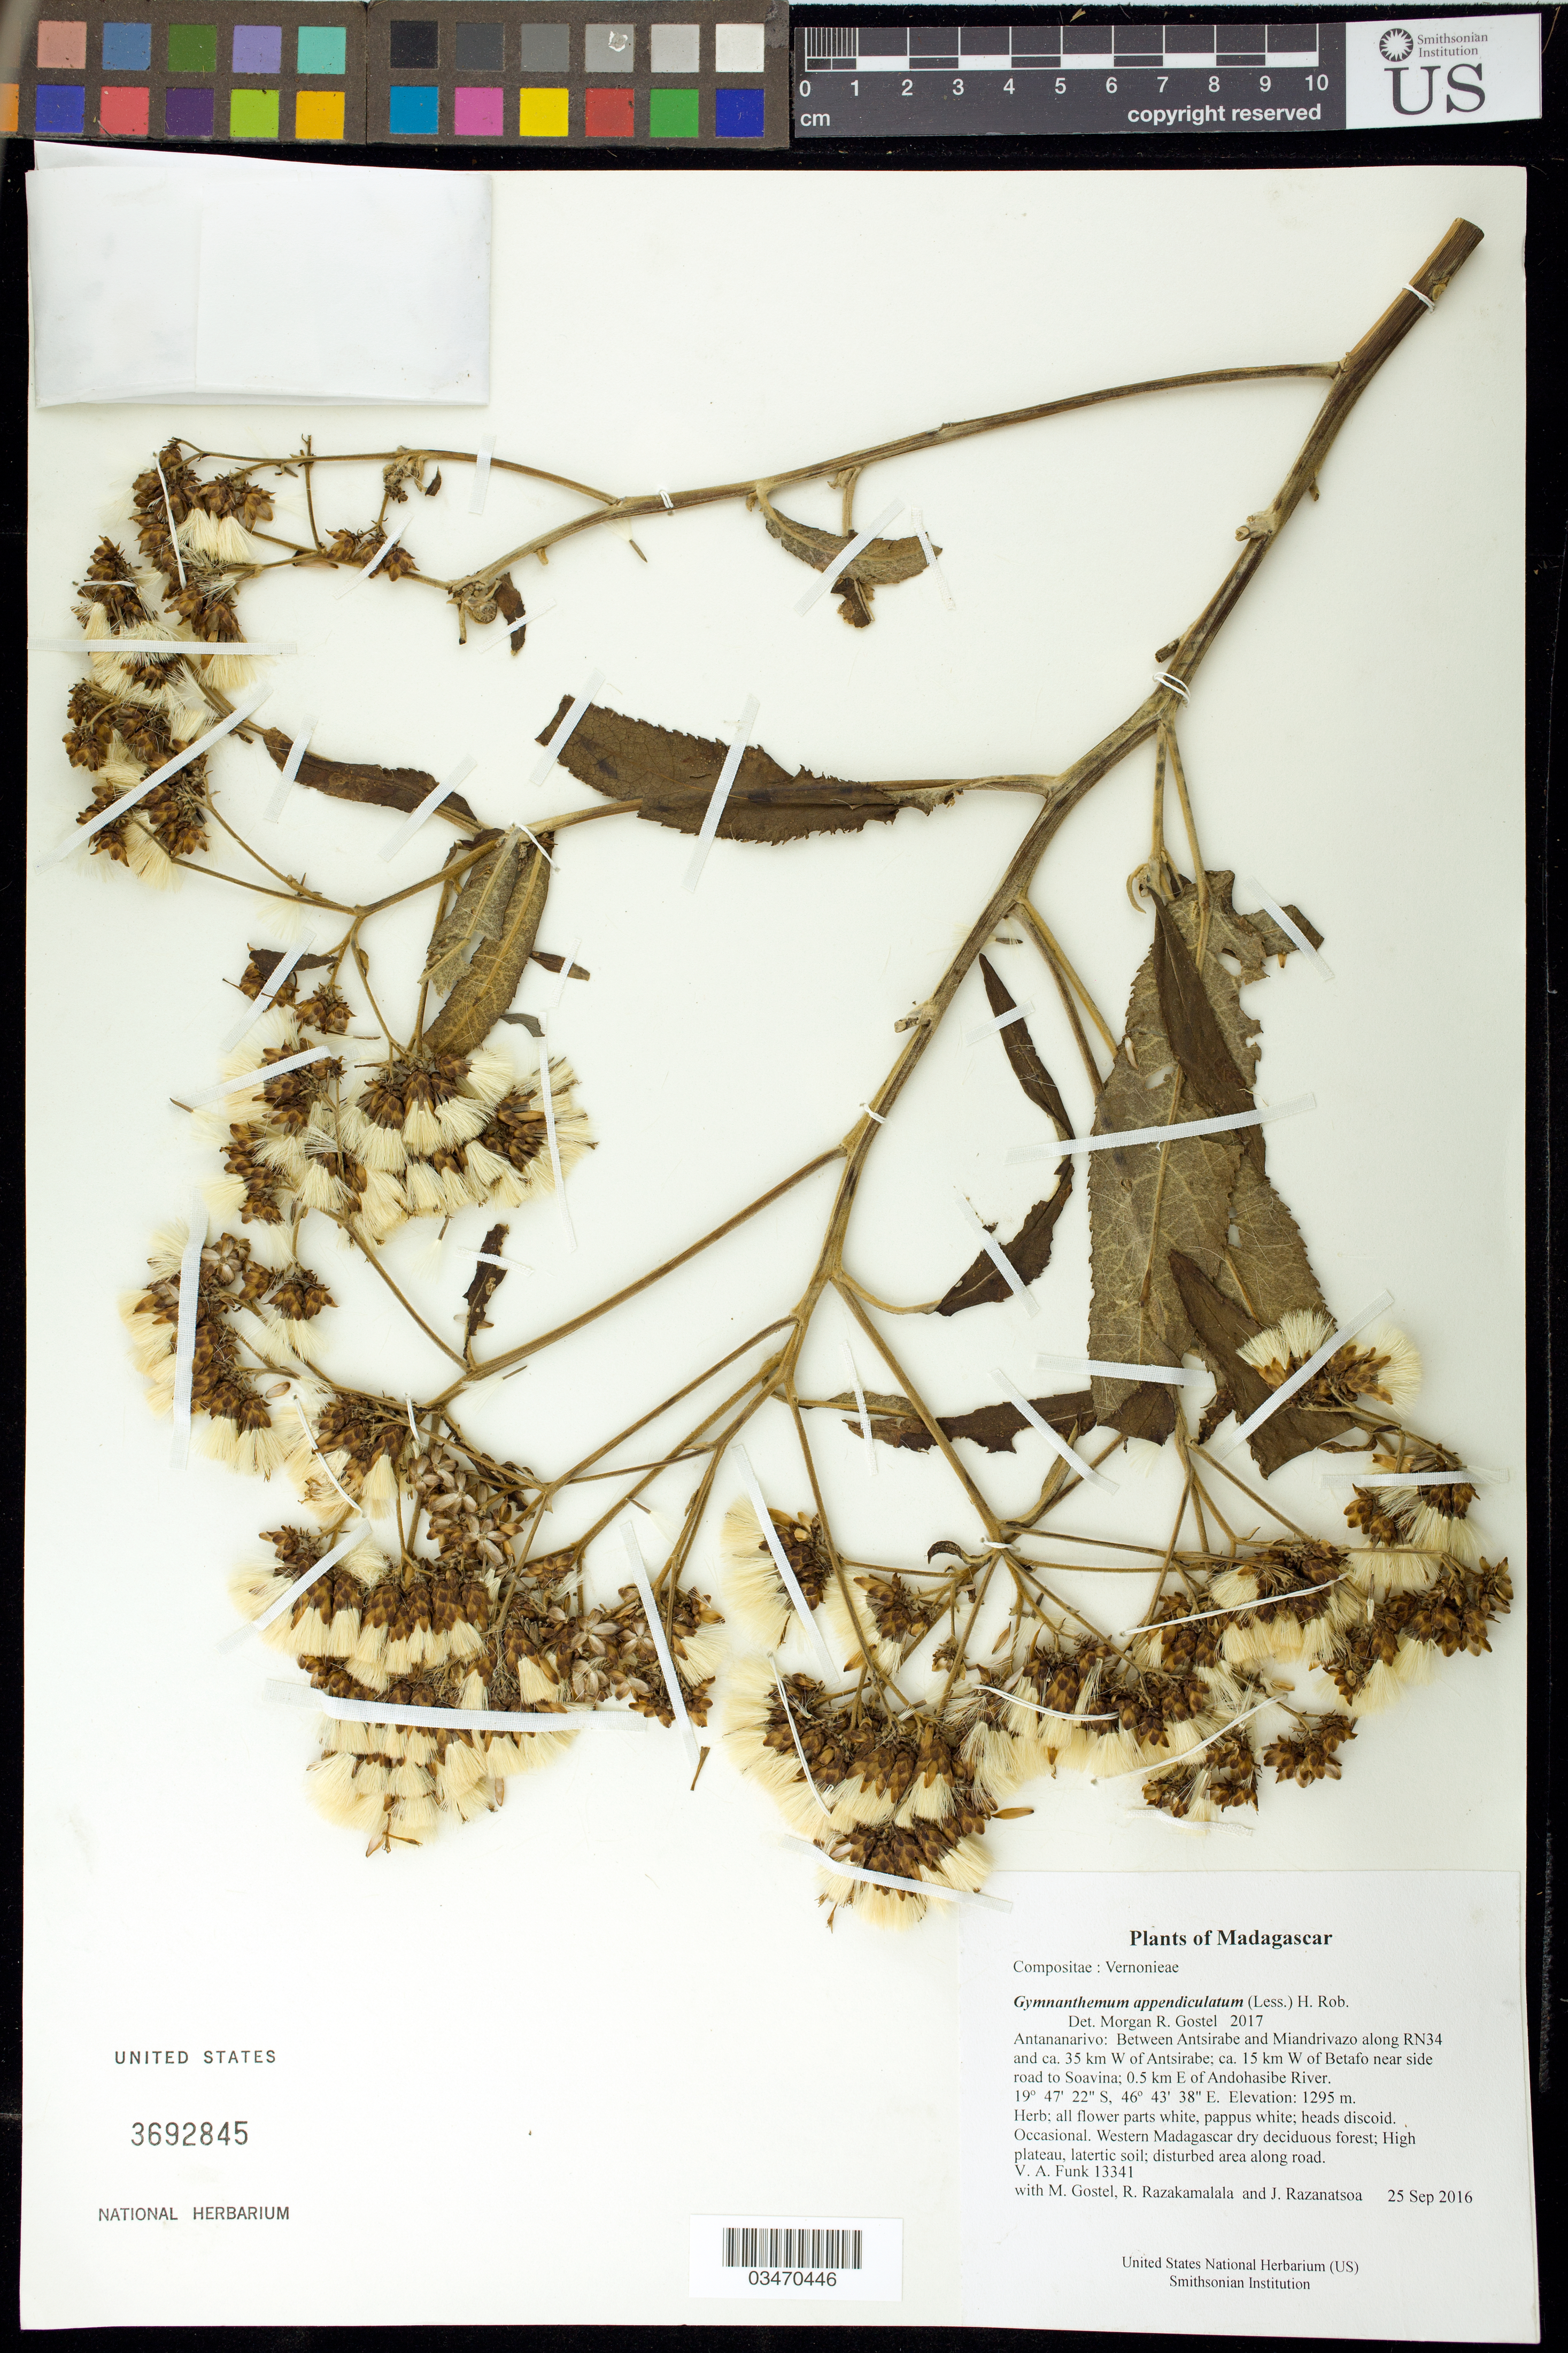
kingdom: Plantae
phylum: Tracheophyta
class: Magnoliopsida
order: Asterales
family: Asteraceae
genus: Gymnanthemum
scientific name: Gymnanthemum appendiculatum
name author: (Less.) H. Rob.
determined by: Gostel, M. R.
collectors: M. R. Gostel, R. Razakamalala & J. Razanatsoa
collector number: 13341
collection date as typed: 25 Sep 2016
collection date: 2016-09-25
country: Madagascar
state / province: Vakinankaratra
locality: Between Antsirabe and Miandrivazo along RN34 and ca. 35 km W of Antsirabe; ca. 15 km W of Betafo near side road to Soavina; 0.5 km E of Andohasibe River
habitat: Western Madagascar dry deciduous forest; High plateau, latertic soil; disturbed area along road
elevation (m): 1295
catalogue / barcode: US 3692845